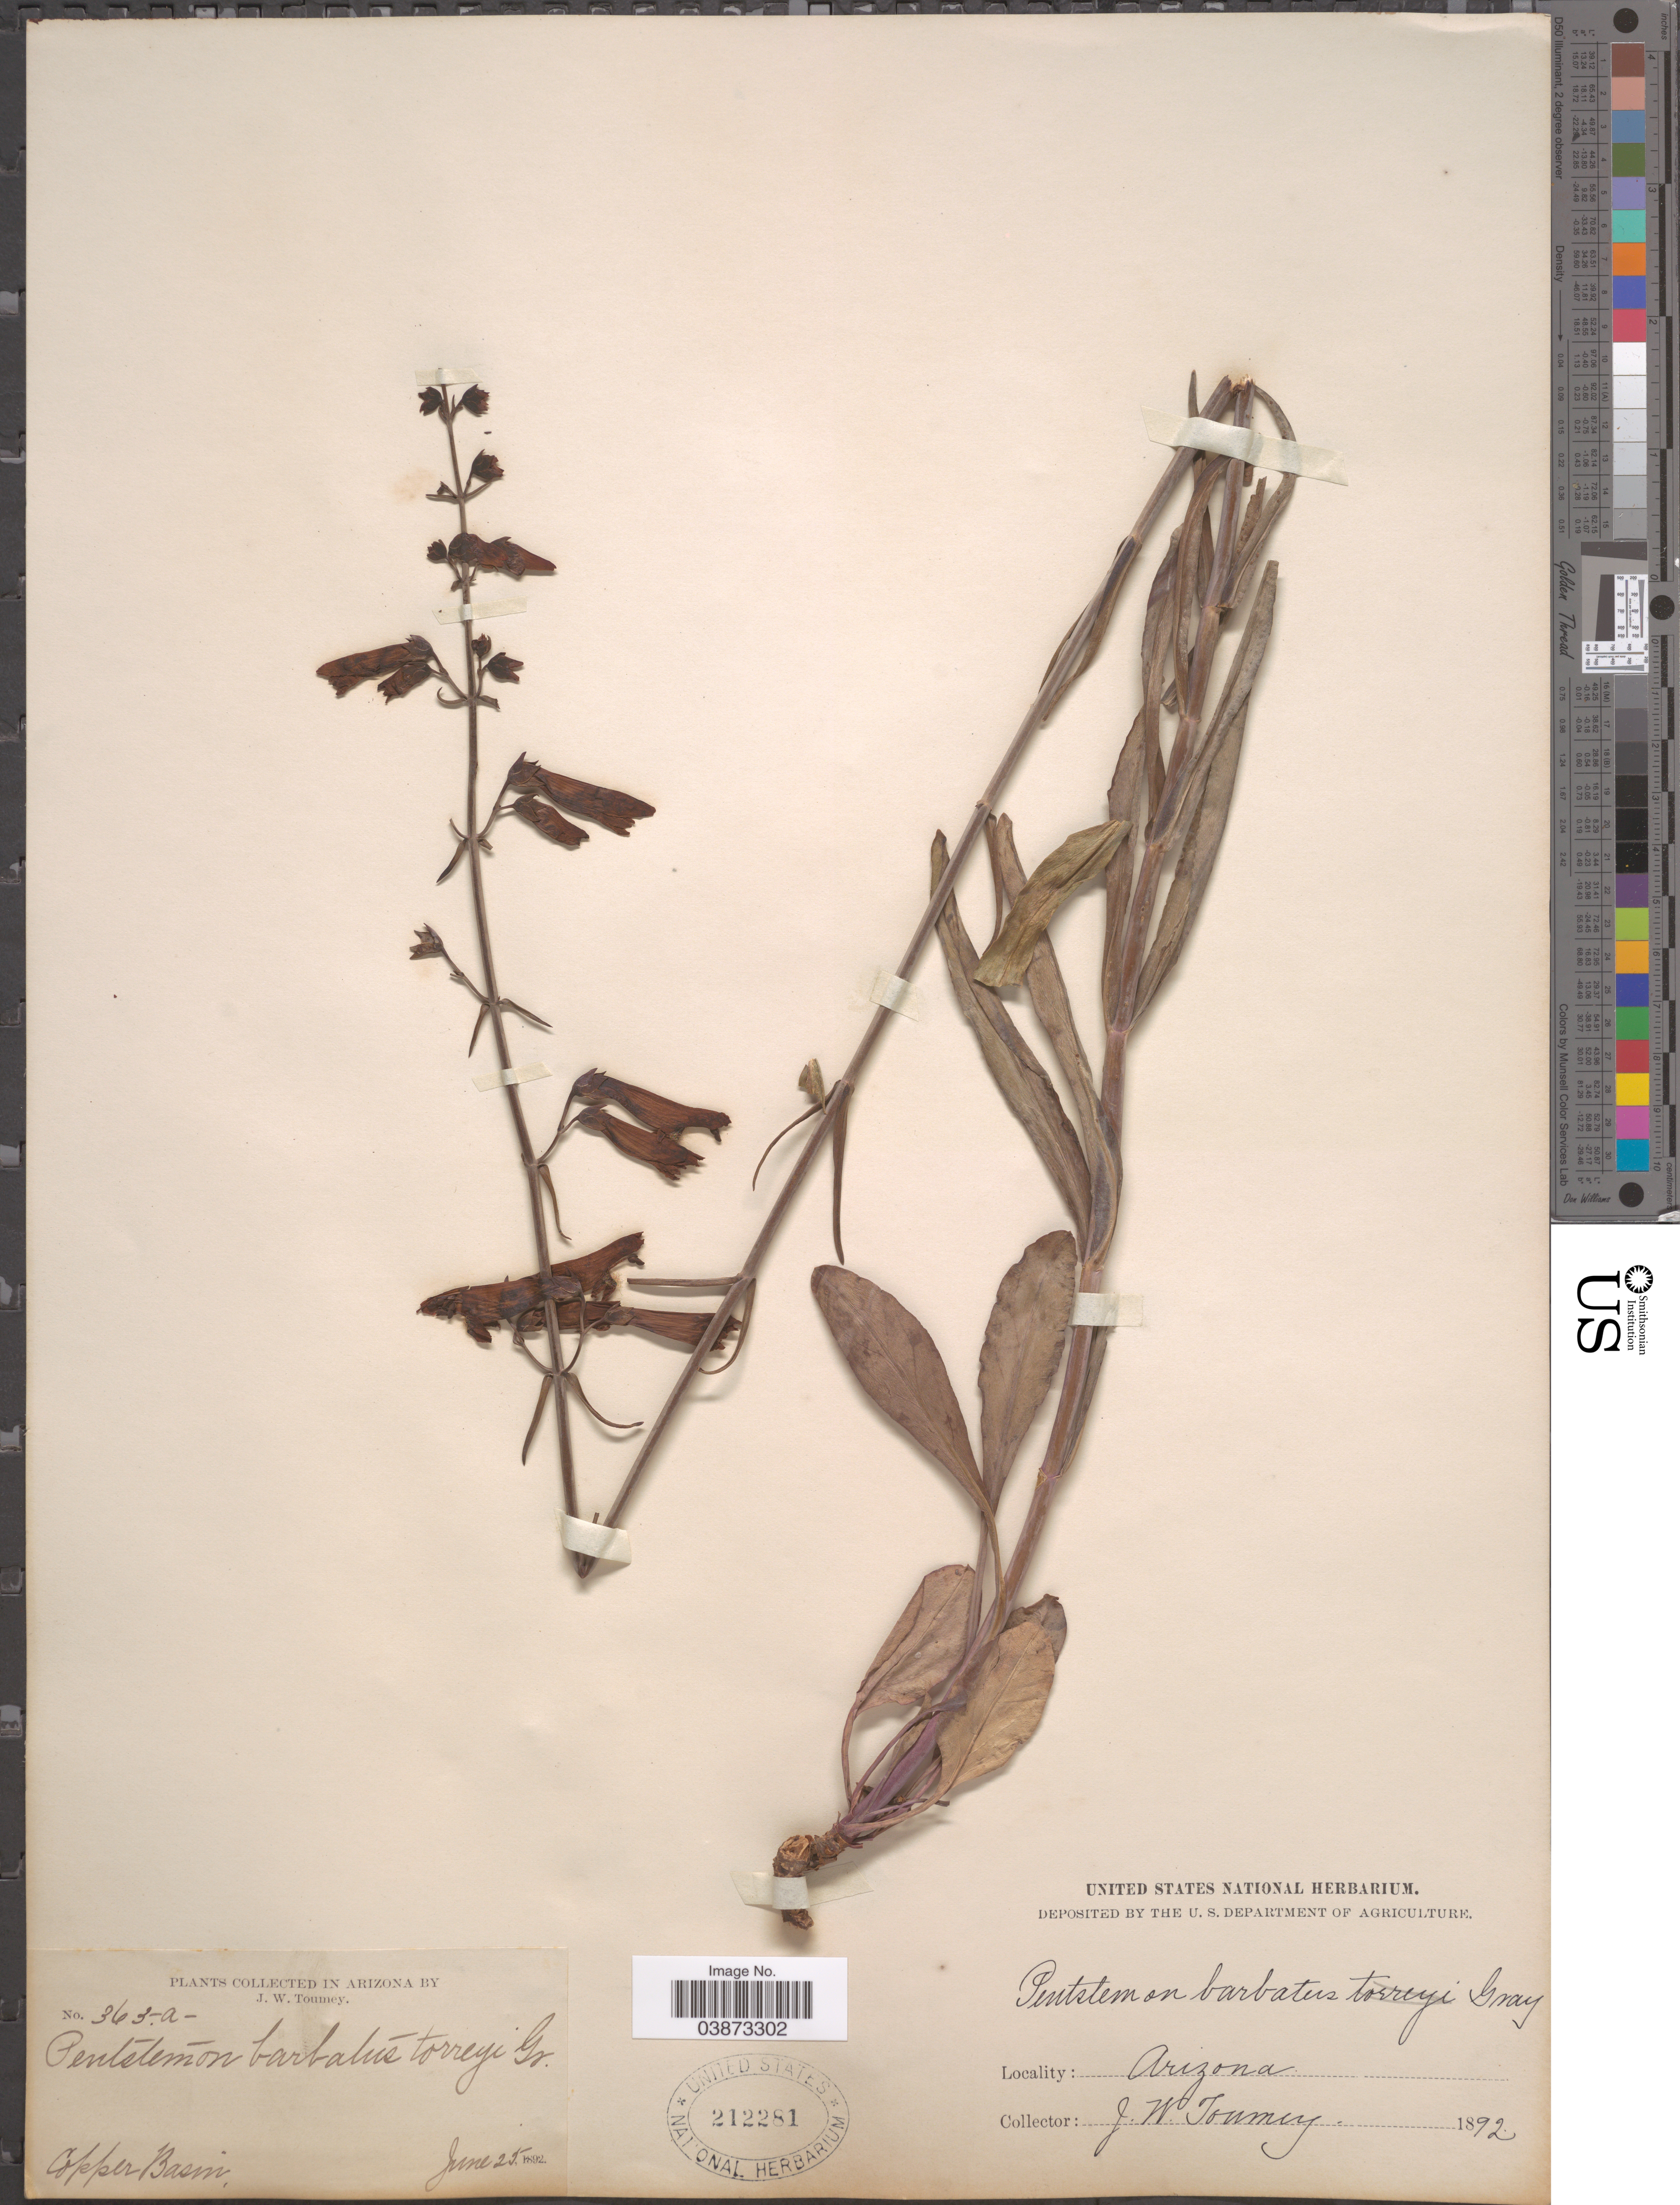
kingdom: Plantae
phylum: Tracheophyta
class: Magnoliopsida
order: Lamiales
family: Plantaginaceae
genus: Penstemon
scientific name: Penstemon barbatus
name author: (Cav.) Roth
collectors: J. W. Toumey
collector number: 365a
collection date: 1892-06-25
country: United States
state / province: Arizona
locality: Copper Basin.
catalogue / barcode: US 212281